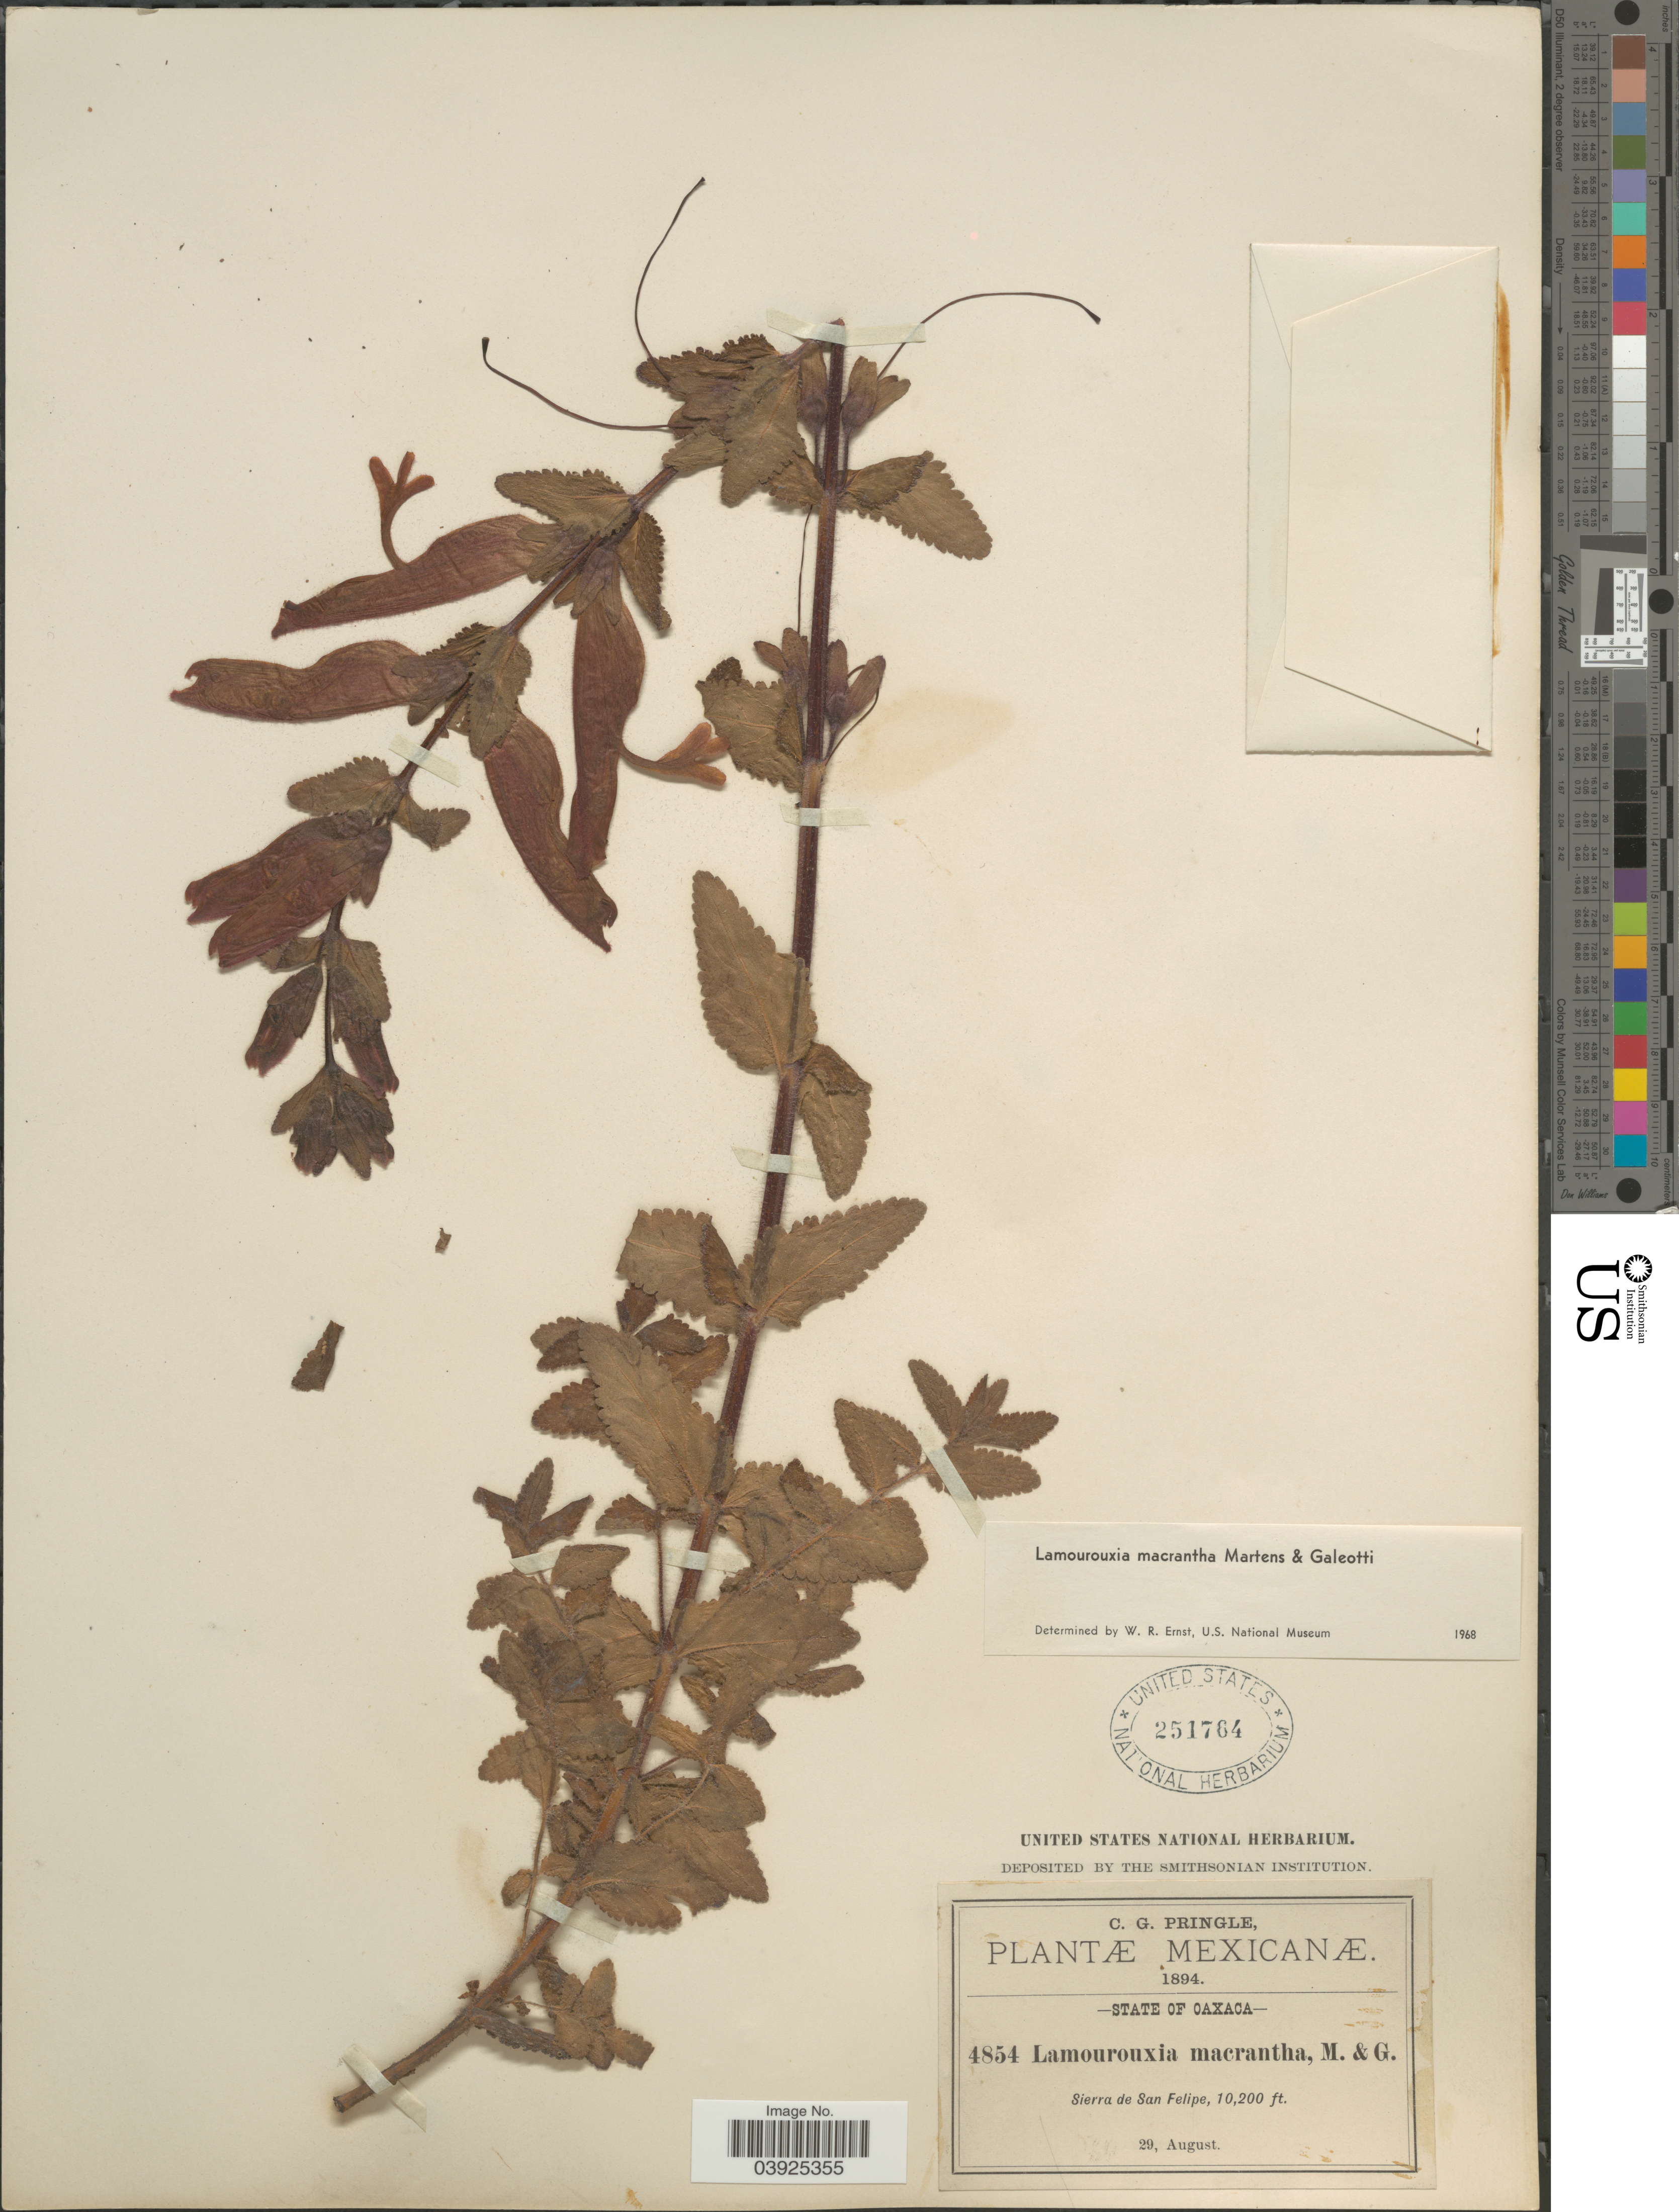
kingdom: Plantae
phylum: Tracheophyta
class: Magnoliopsida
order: Lamiales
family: Orobanchaceae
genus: Lamourouxia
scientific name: Lamourouxia macrantha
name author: M. Martens & Galeotti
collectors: C. G. Pringle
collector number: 4854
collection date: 1894-08-29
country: Mexico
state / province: Oaxaca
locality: Sierra de San Felipe.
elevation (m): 3109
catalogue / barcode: US 251764